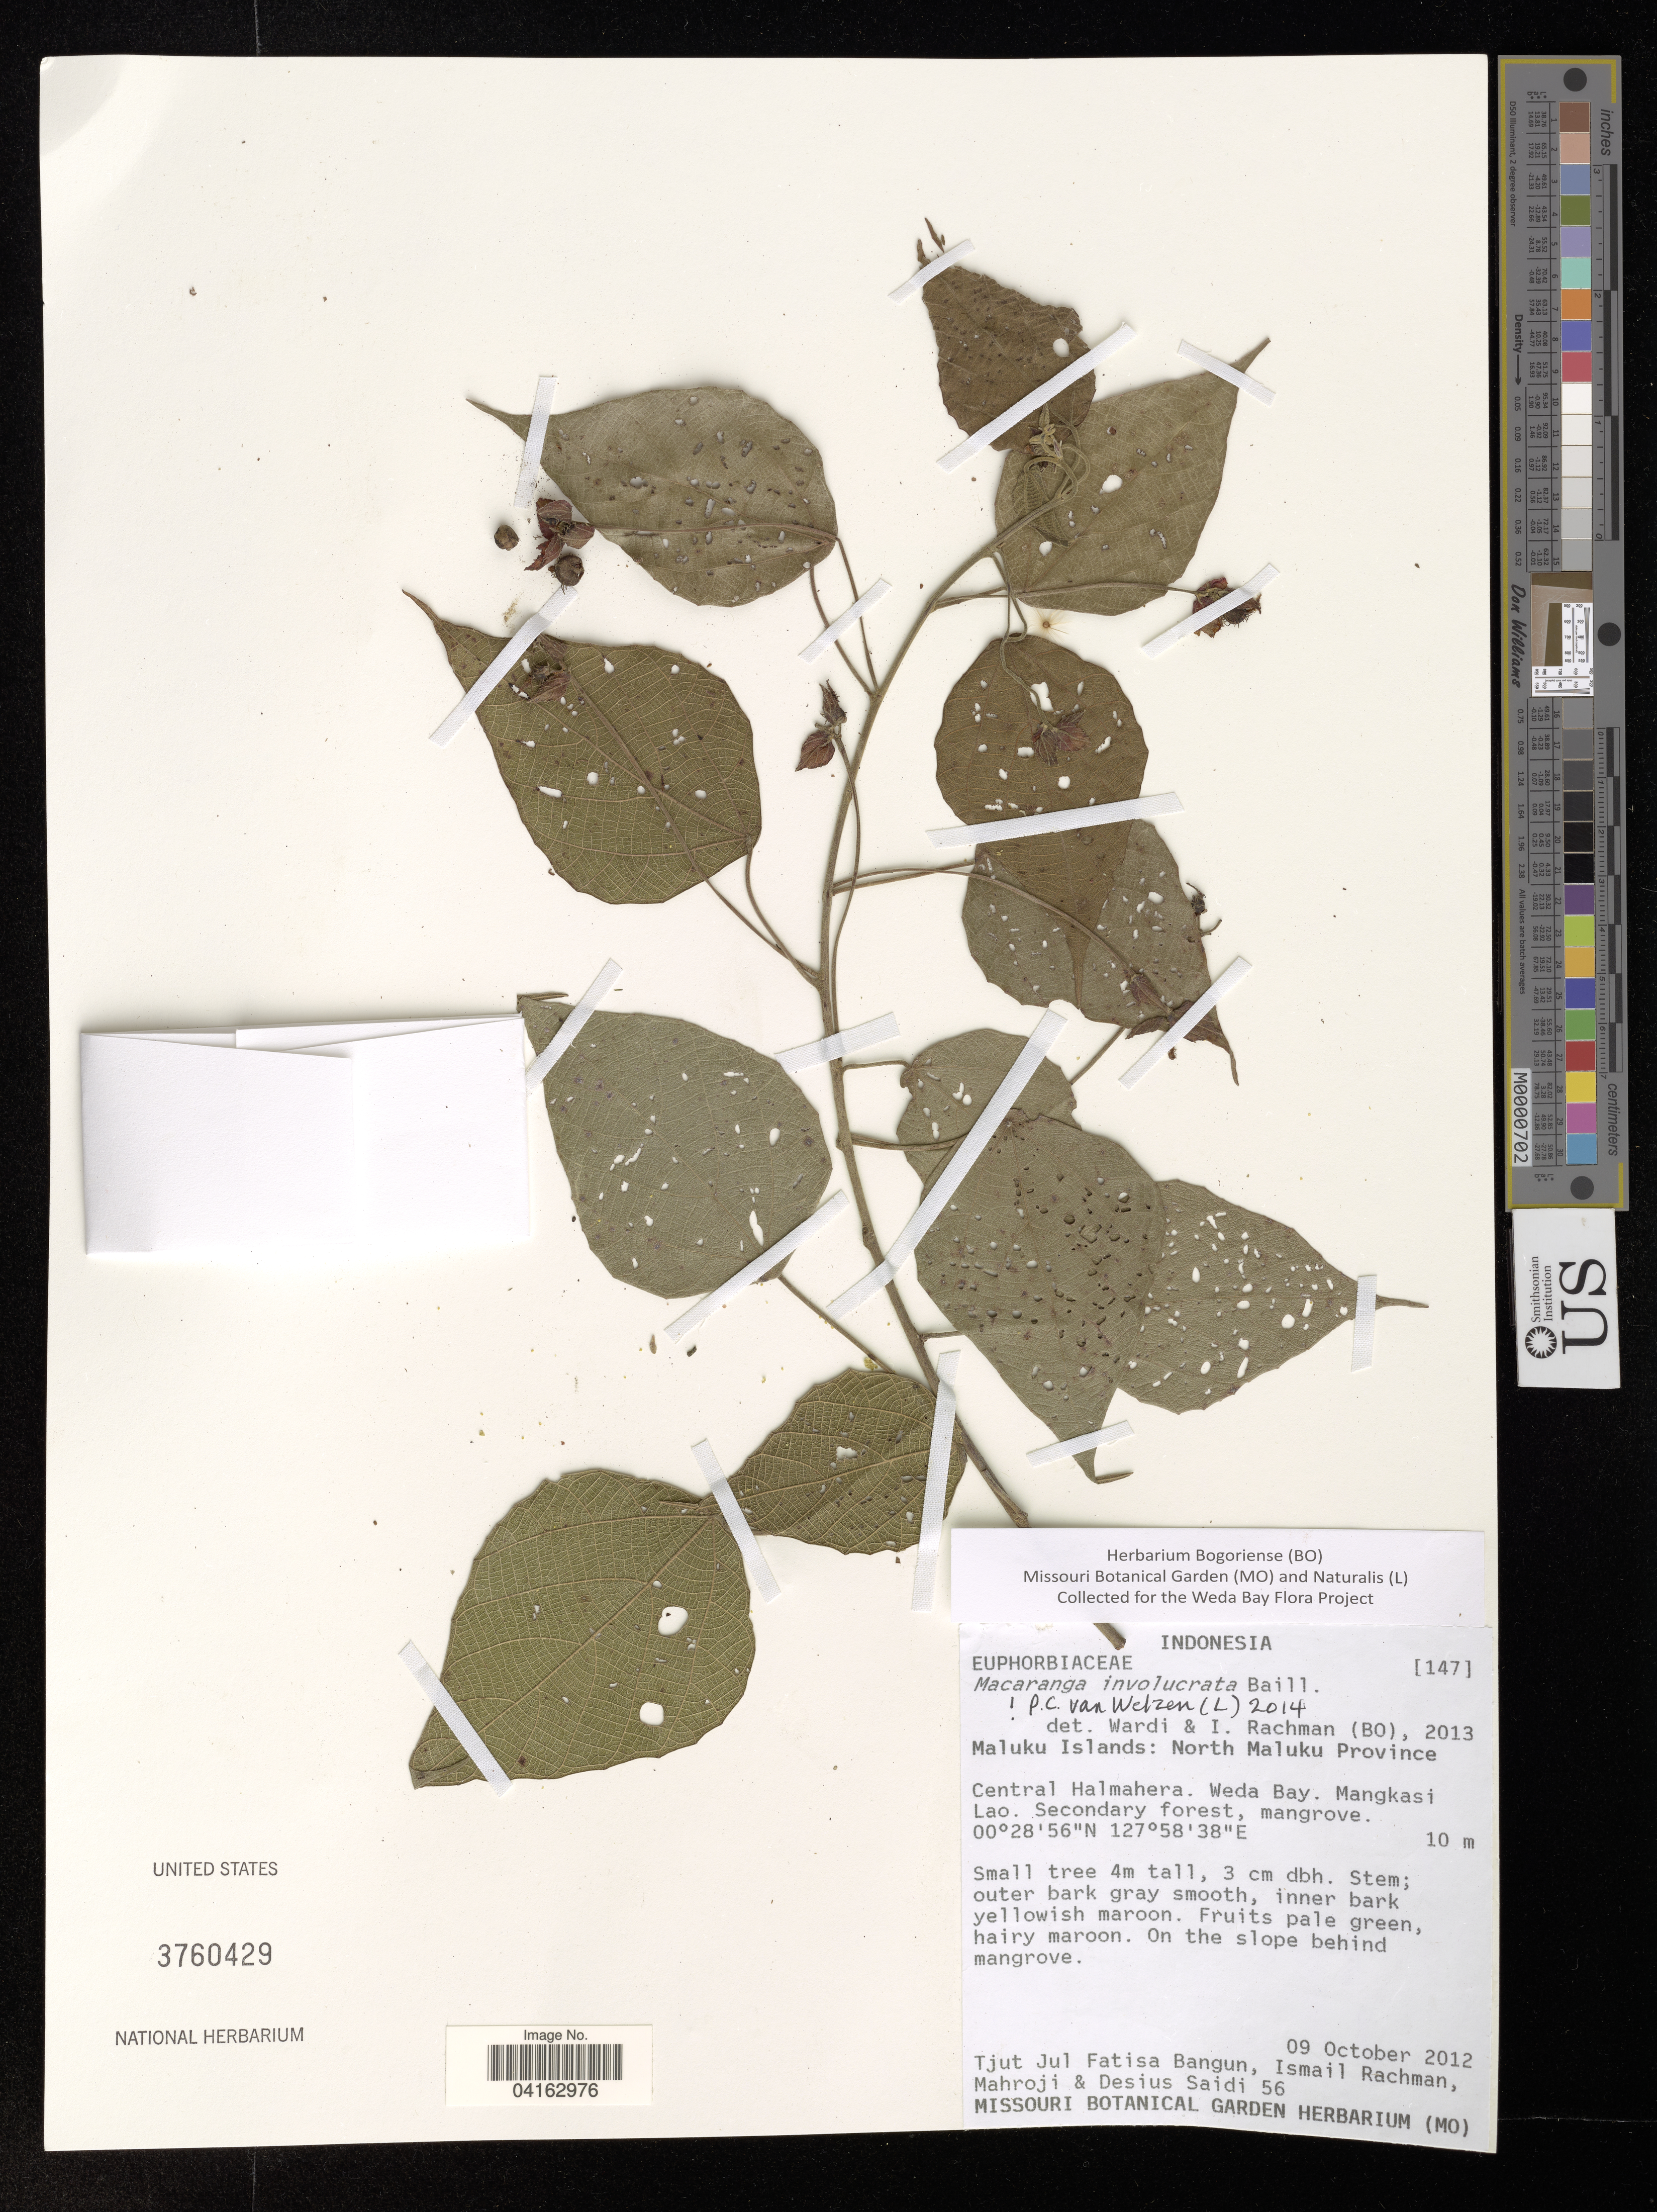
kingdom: Plantae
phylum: Tracheophyta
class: Magnoliopsida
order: Malpighiales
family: Euphorbiaceae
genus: Macaranga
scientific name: Macaranga involucrata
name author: (Roxb.) Baill.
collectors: T. Bangun, I. A. Rachman, S. Mahroji & D. Saidi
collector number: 56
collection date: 2012-10-09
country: Indonesia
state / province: Maluku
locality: North Maluku Province. Central Halmahera. Weda Bay. Mangkasi Lao. Secondary forest, mangrove.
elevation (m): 10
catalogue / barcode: US 3760429